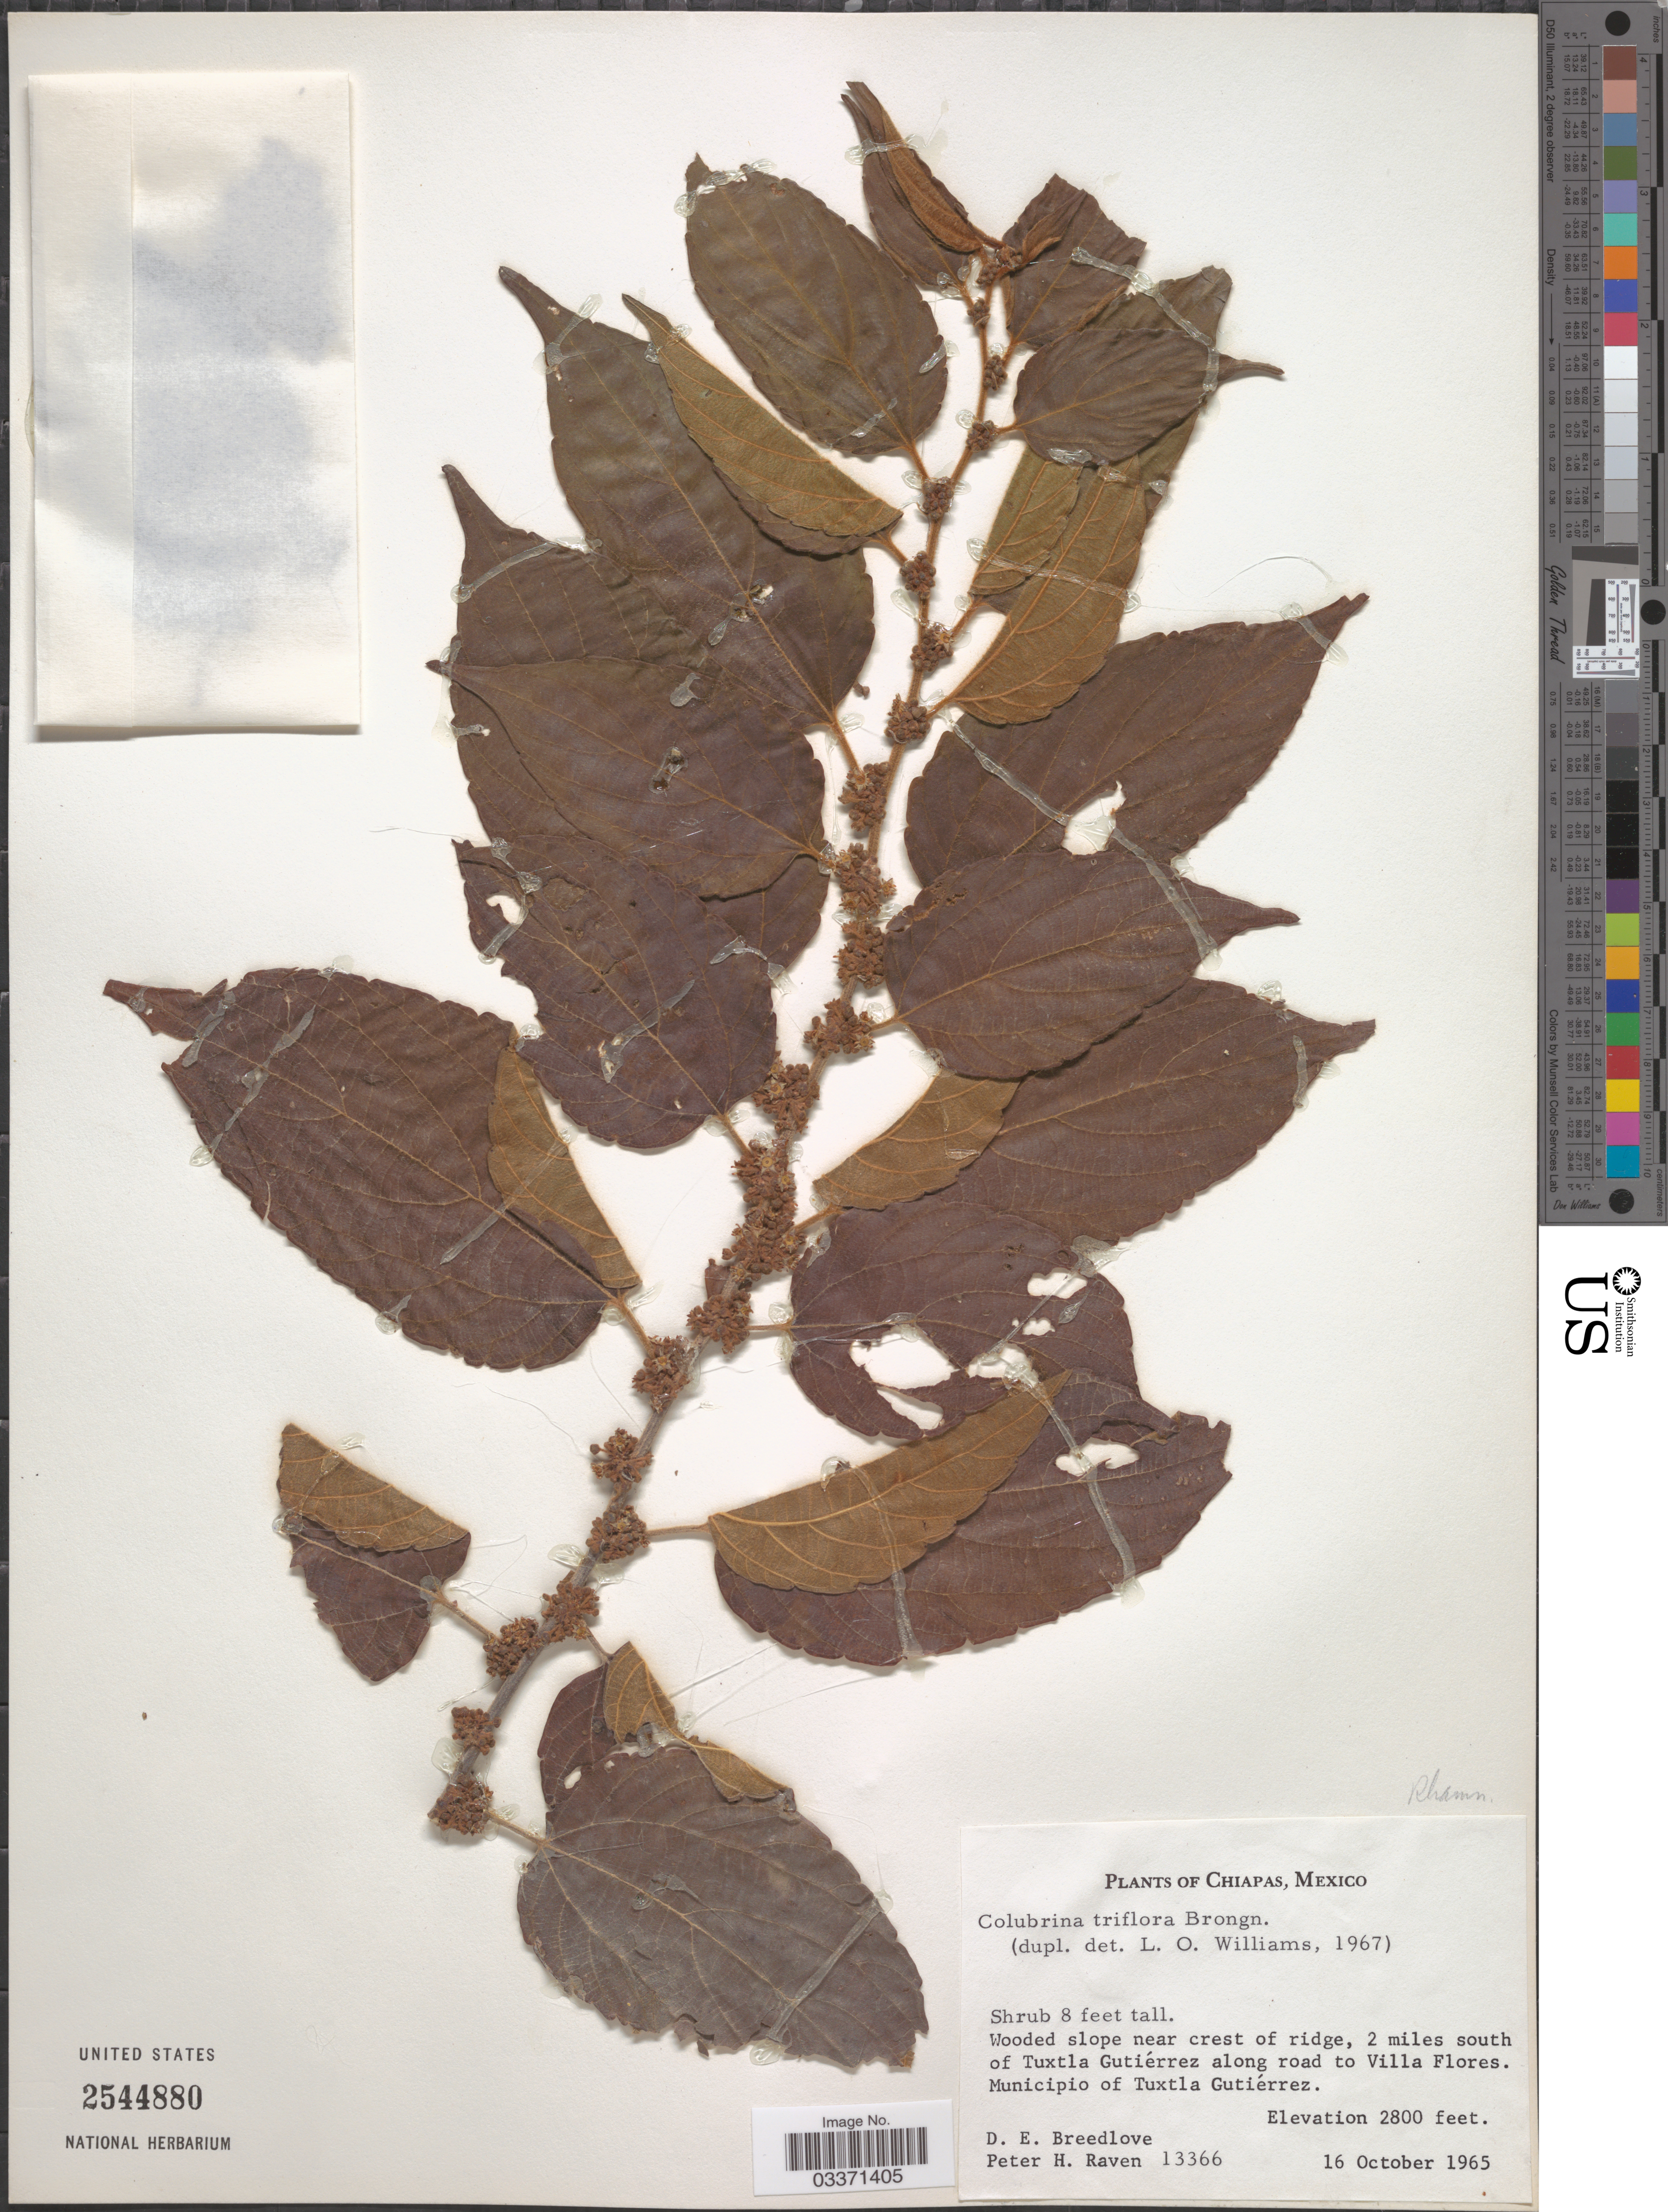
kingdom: Plantae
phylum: Tracheophyta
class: Magnoliopsida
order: Rosales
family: Rhamnaceae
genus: Colubrina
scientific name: Colubrina triflora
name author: Brongn. ex Sweet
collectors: D. E. Breedlove & P. Raven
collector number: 13366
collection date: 1965-10-16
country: Mexico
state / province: Chiapas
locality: Wooded slope near crest of ridge, 2 miles south of Tuxtla Gutiérrez along road to Villa Flores. Municipio of Tuxtla Gutiérrez.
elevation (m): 853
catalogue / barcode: US 2544880